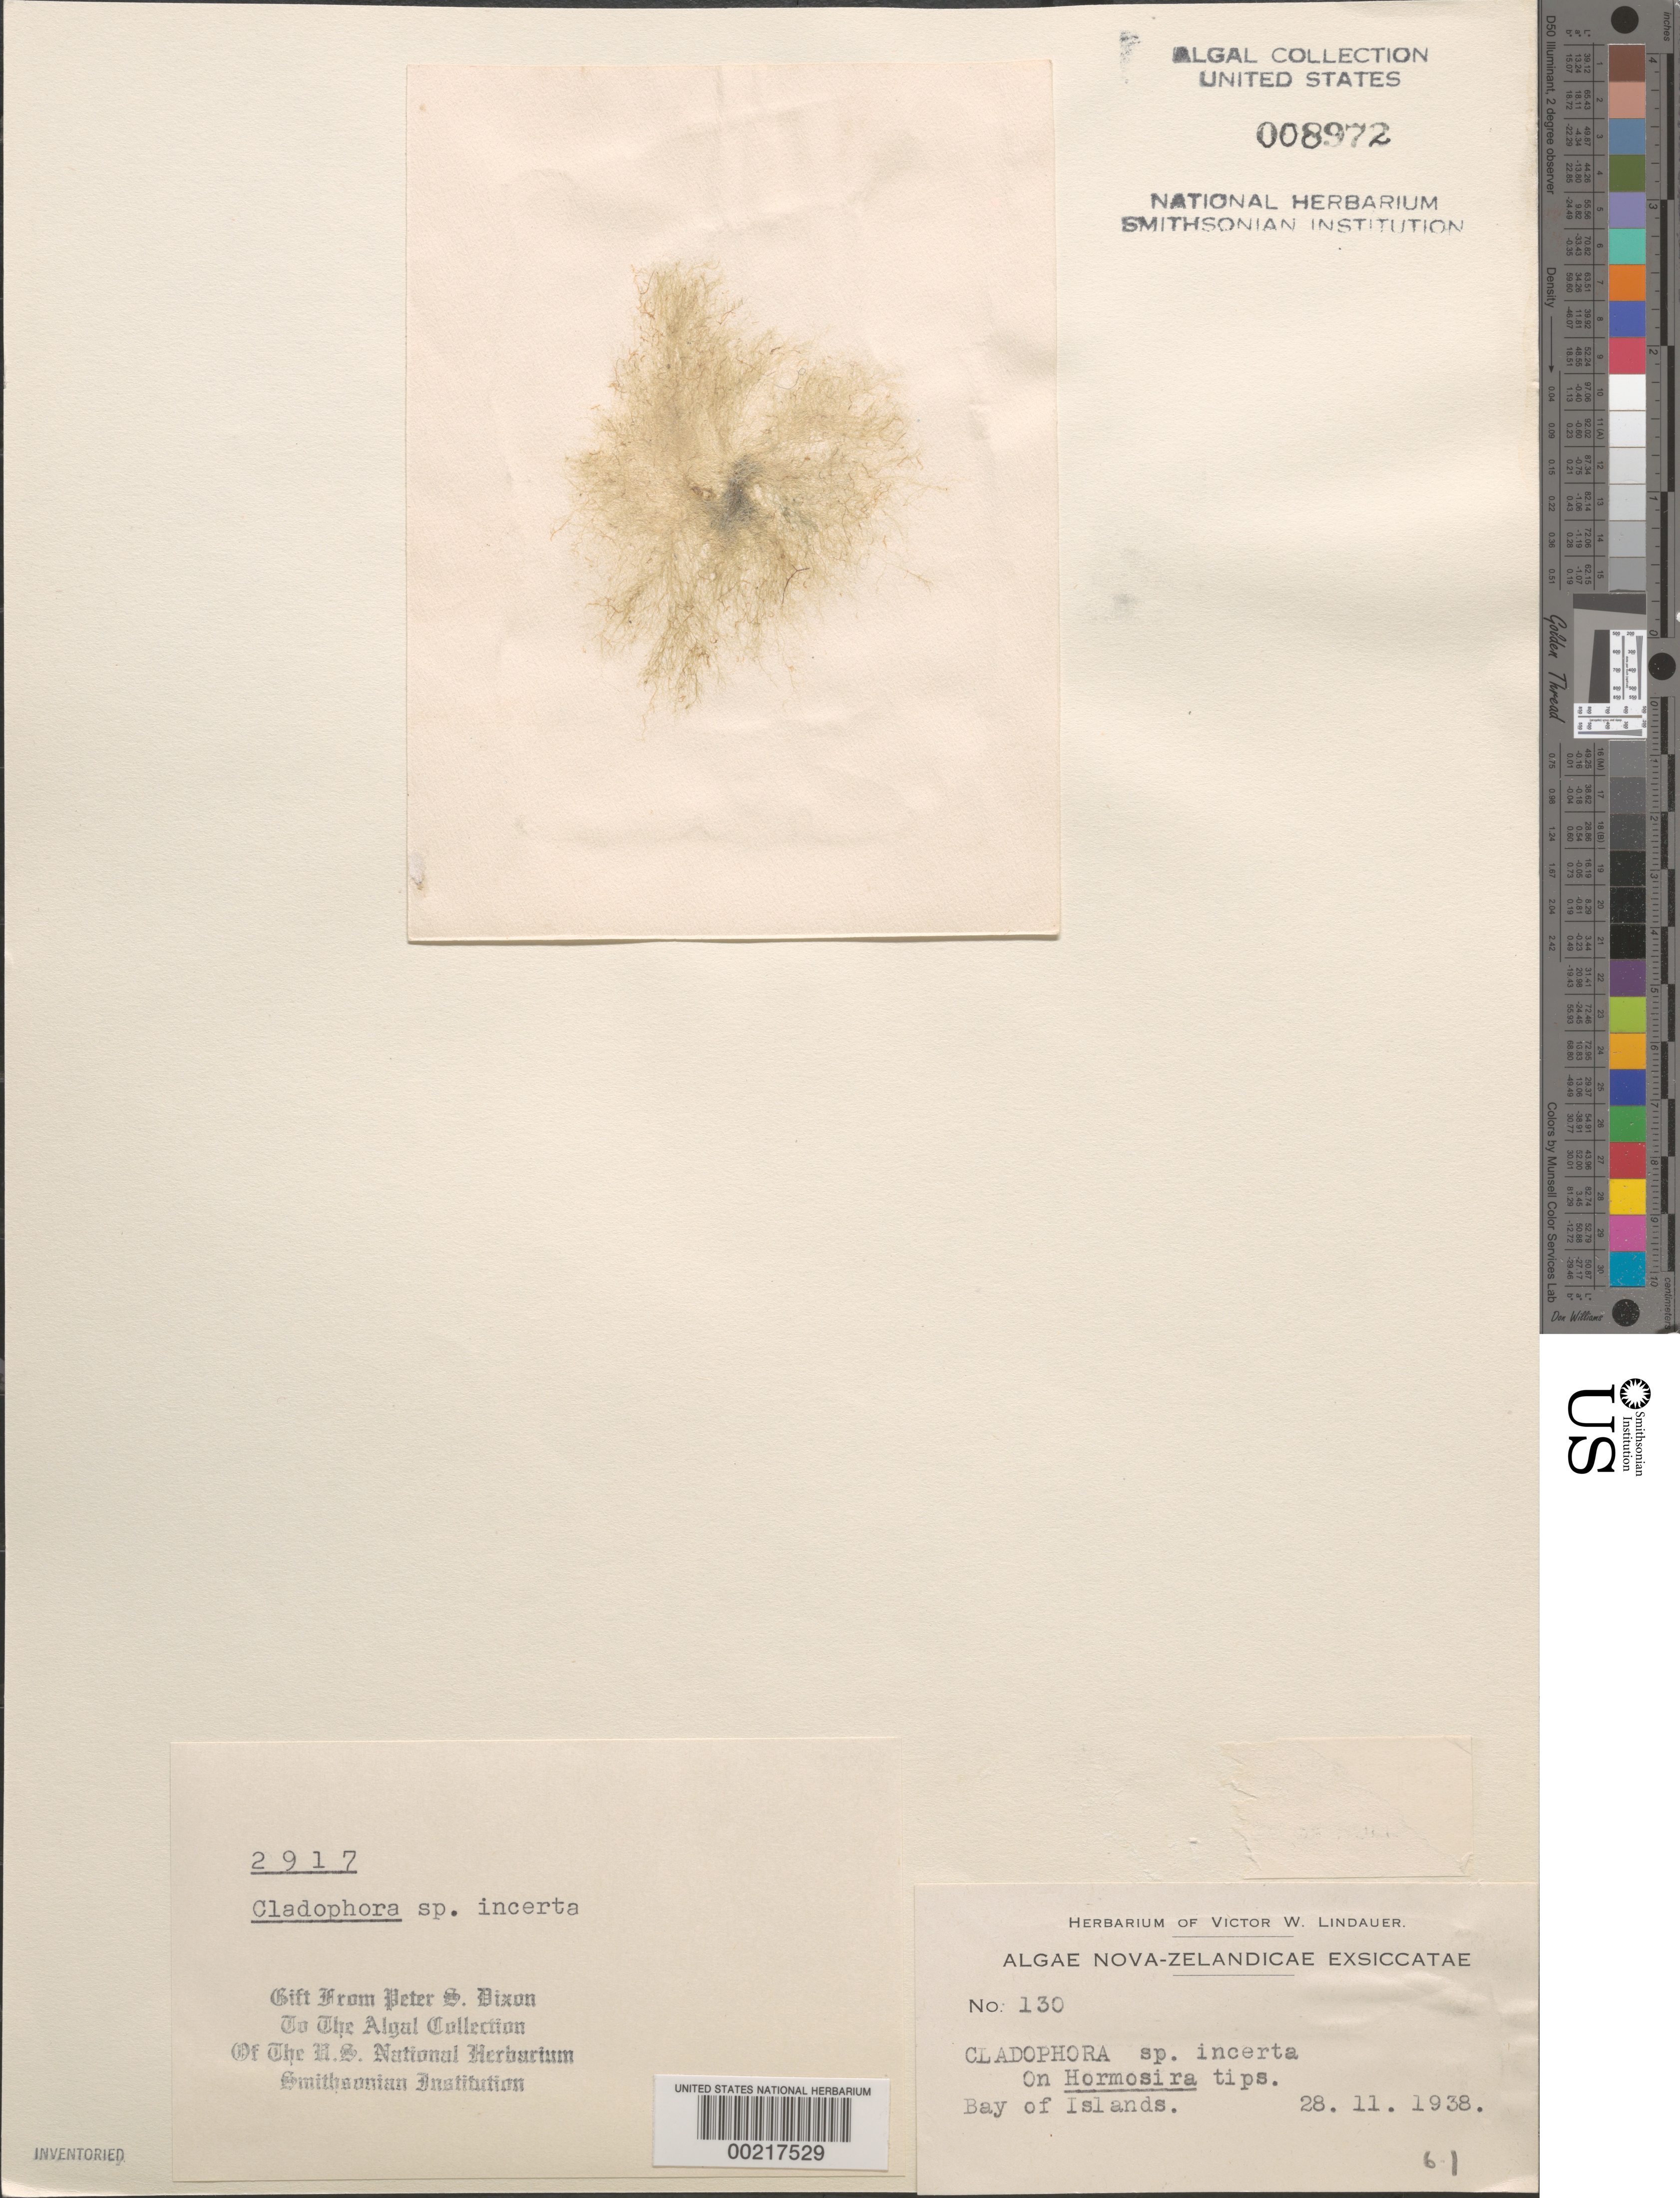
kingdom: Plantae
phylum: Chlorophyta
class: Ulvophyceae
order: Cladophorales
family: Cladophoraceae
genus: Cladophora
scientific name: Cladophora sp.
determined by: Dixon, P. S.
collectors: V. Lindauer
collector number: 130 & PSD 2917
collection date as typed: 28 Nov 1938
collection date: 1938-11-28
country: New Zealand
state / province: Northland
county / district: Far North District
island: North Island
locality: Bay of Islands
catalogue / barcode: US 8972